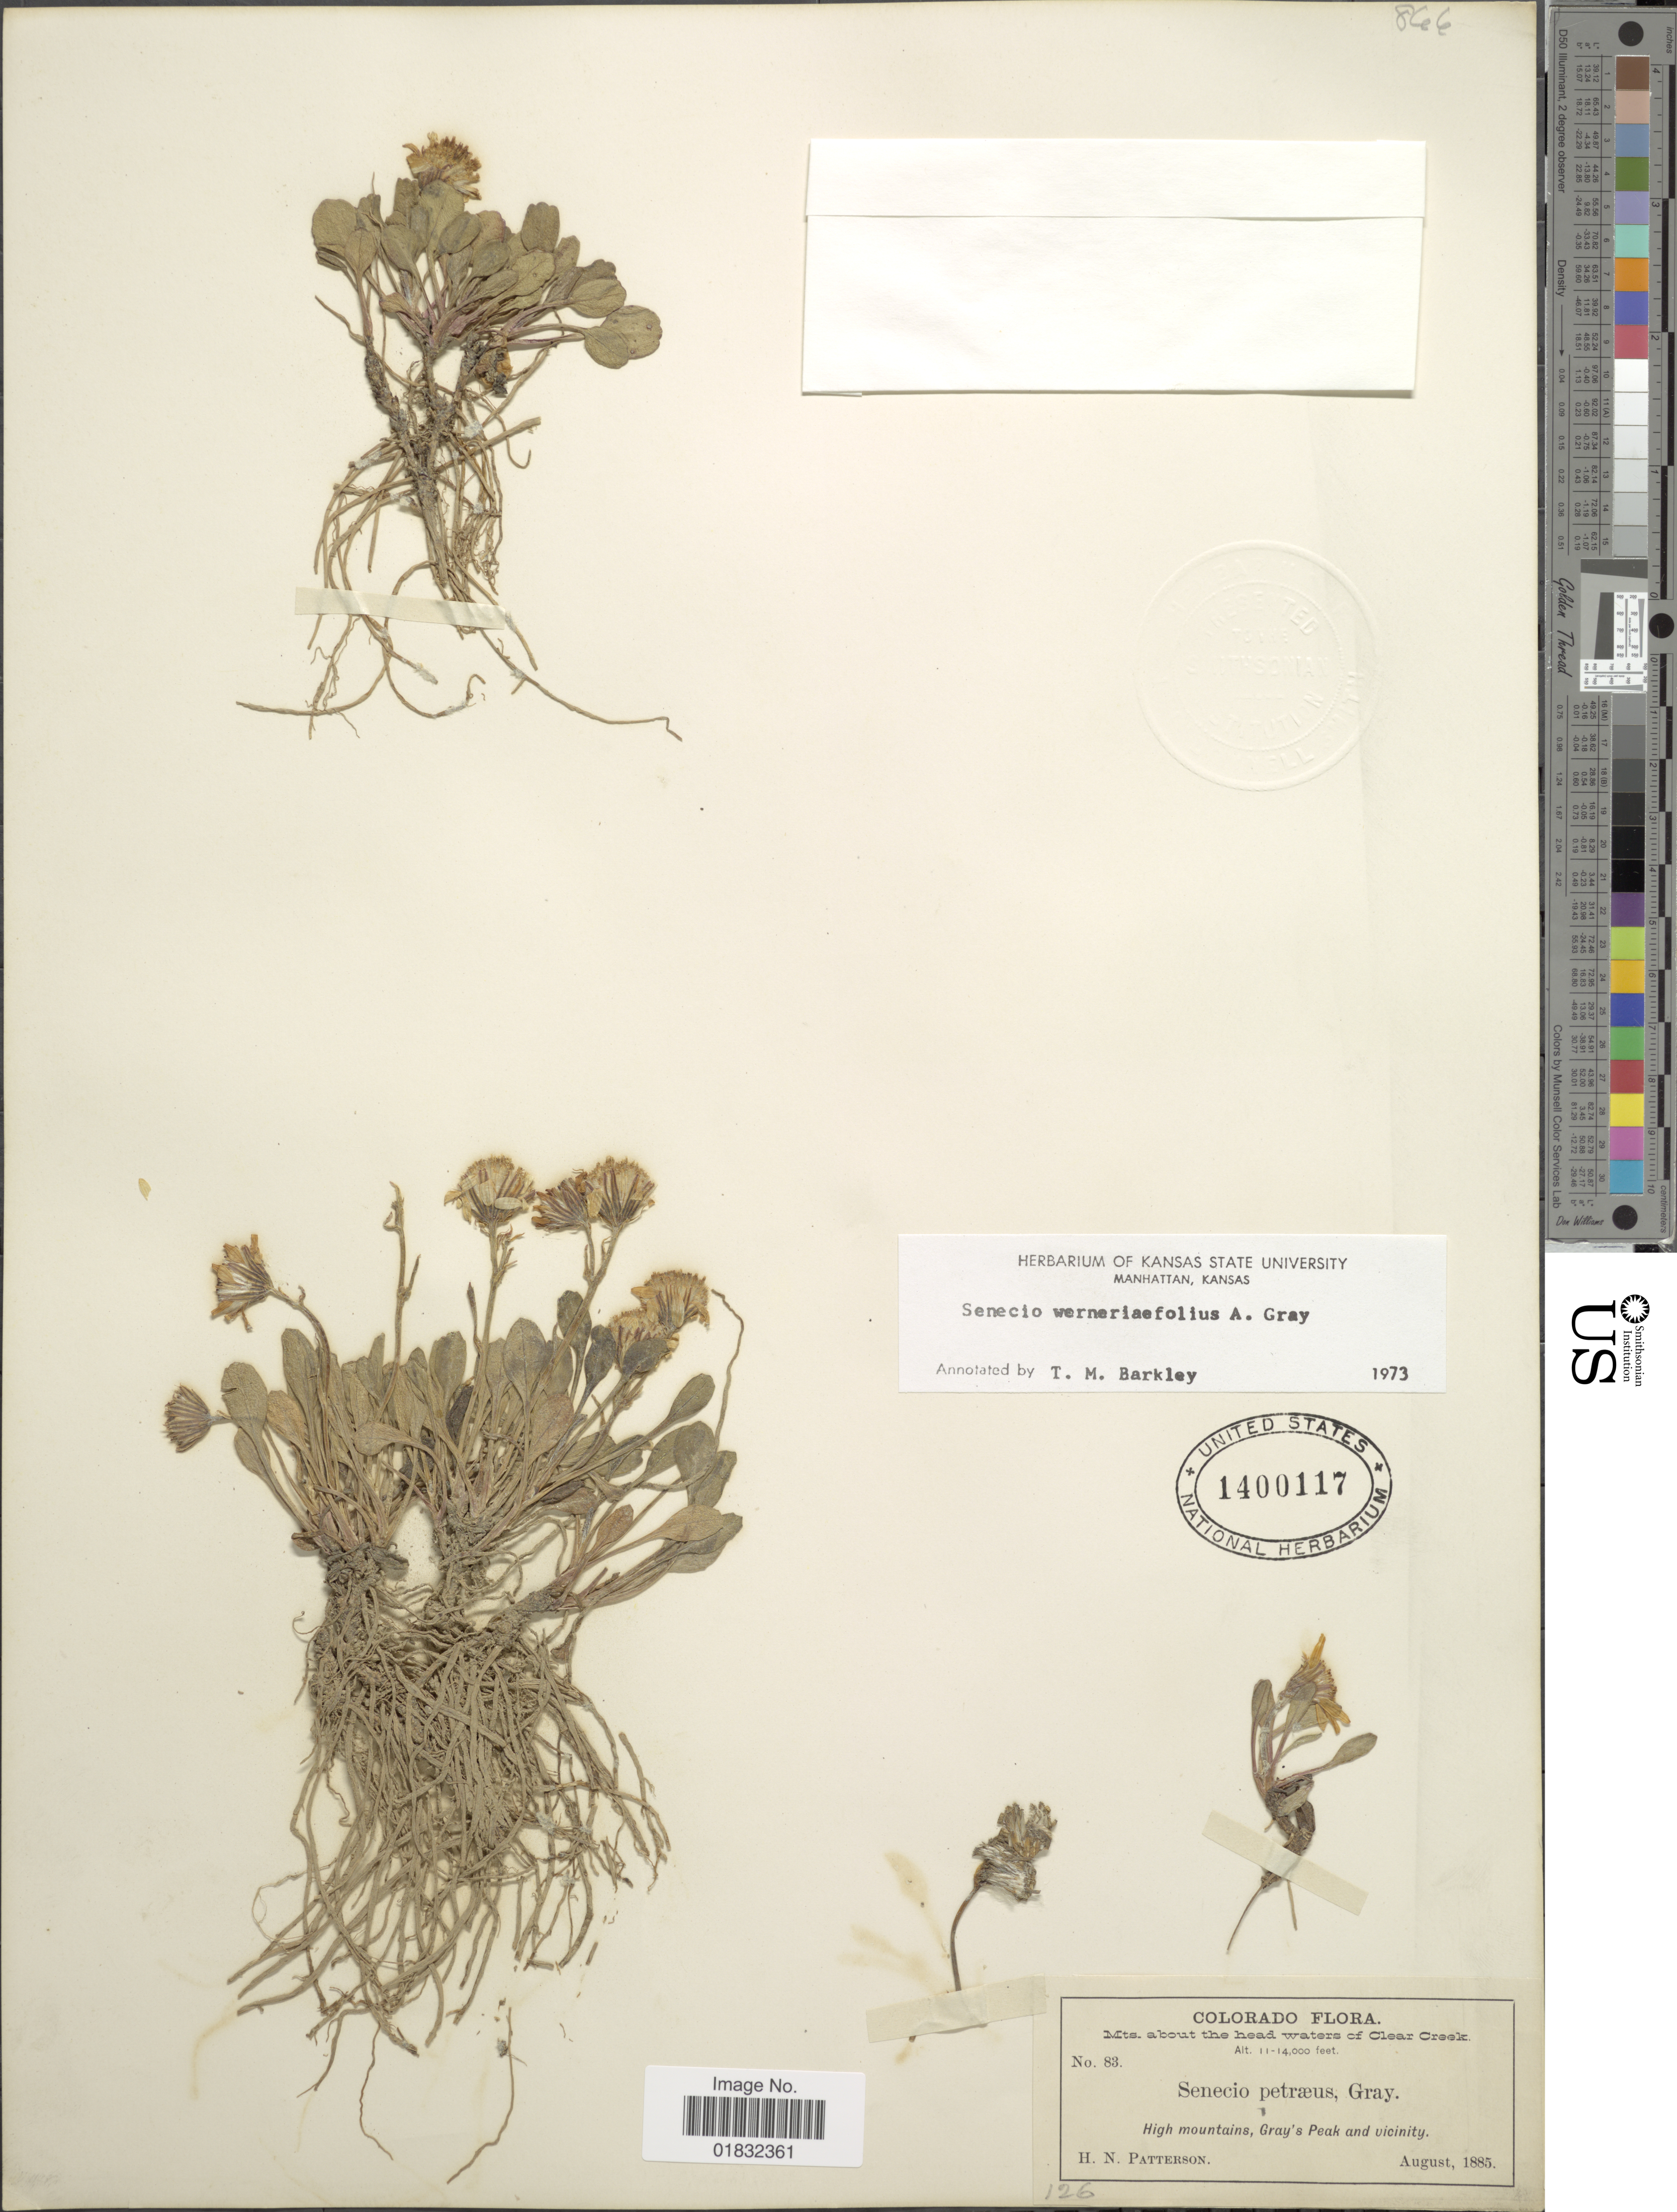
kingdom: Plantae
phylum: Tracheophyta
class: Magnoliopsida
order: Asterales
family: Asteraceae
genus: Packera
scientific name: Packera werneriifolia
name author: (A. Gray) W.A. Weber & Á. Löve ex Trock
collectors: H. N. Patterson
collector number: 83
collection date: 1885-08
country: United States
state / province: Colorado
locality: Mts about the head waters of Clear Creek, High Mountains, Gray's Peak and vicinity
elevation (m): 3353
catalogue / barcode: US 1400117